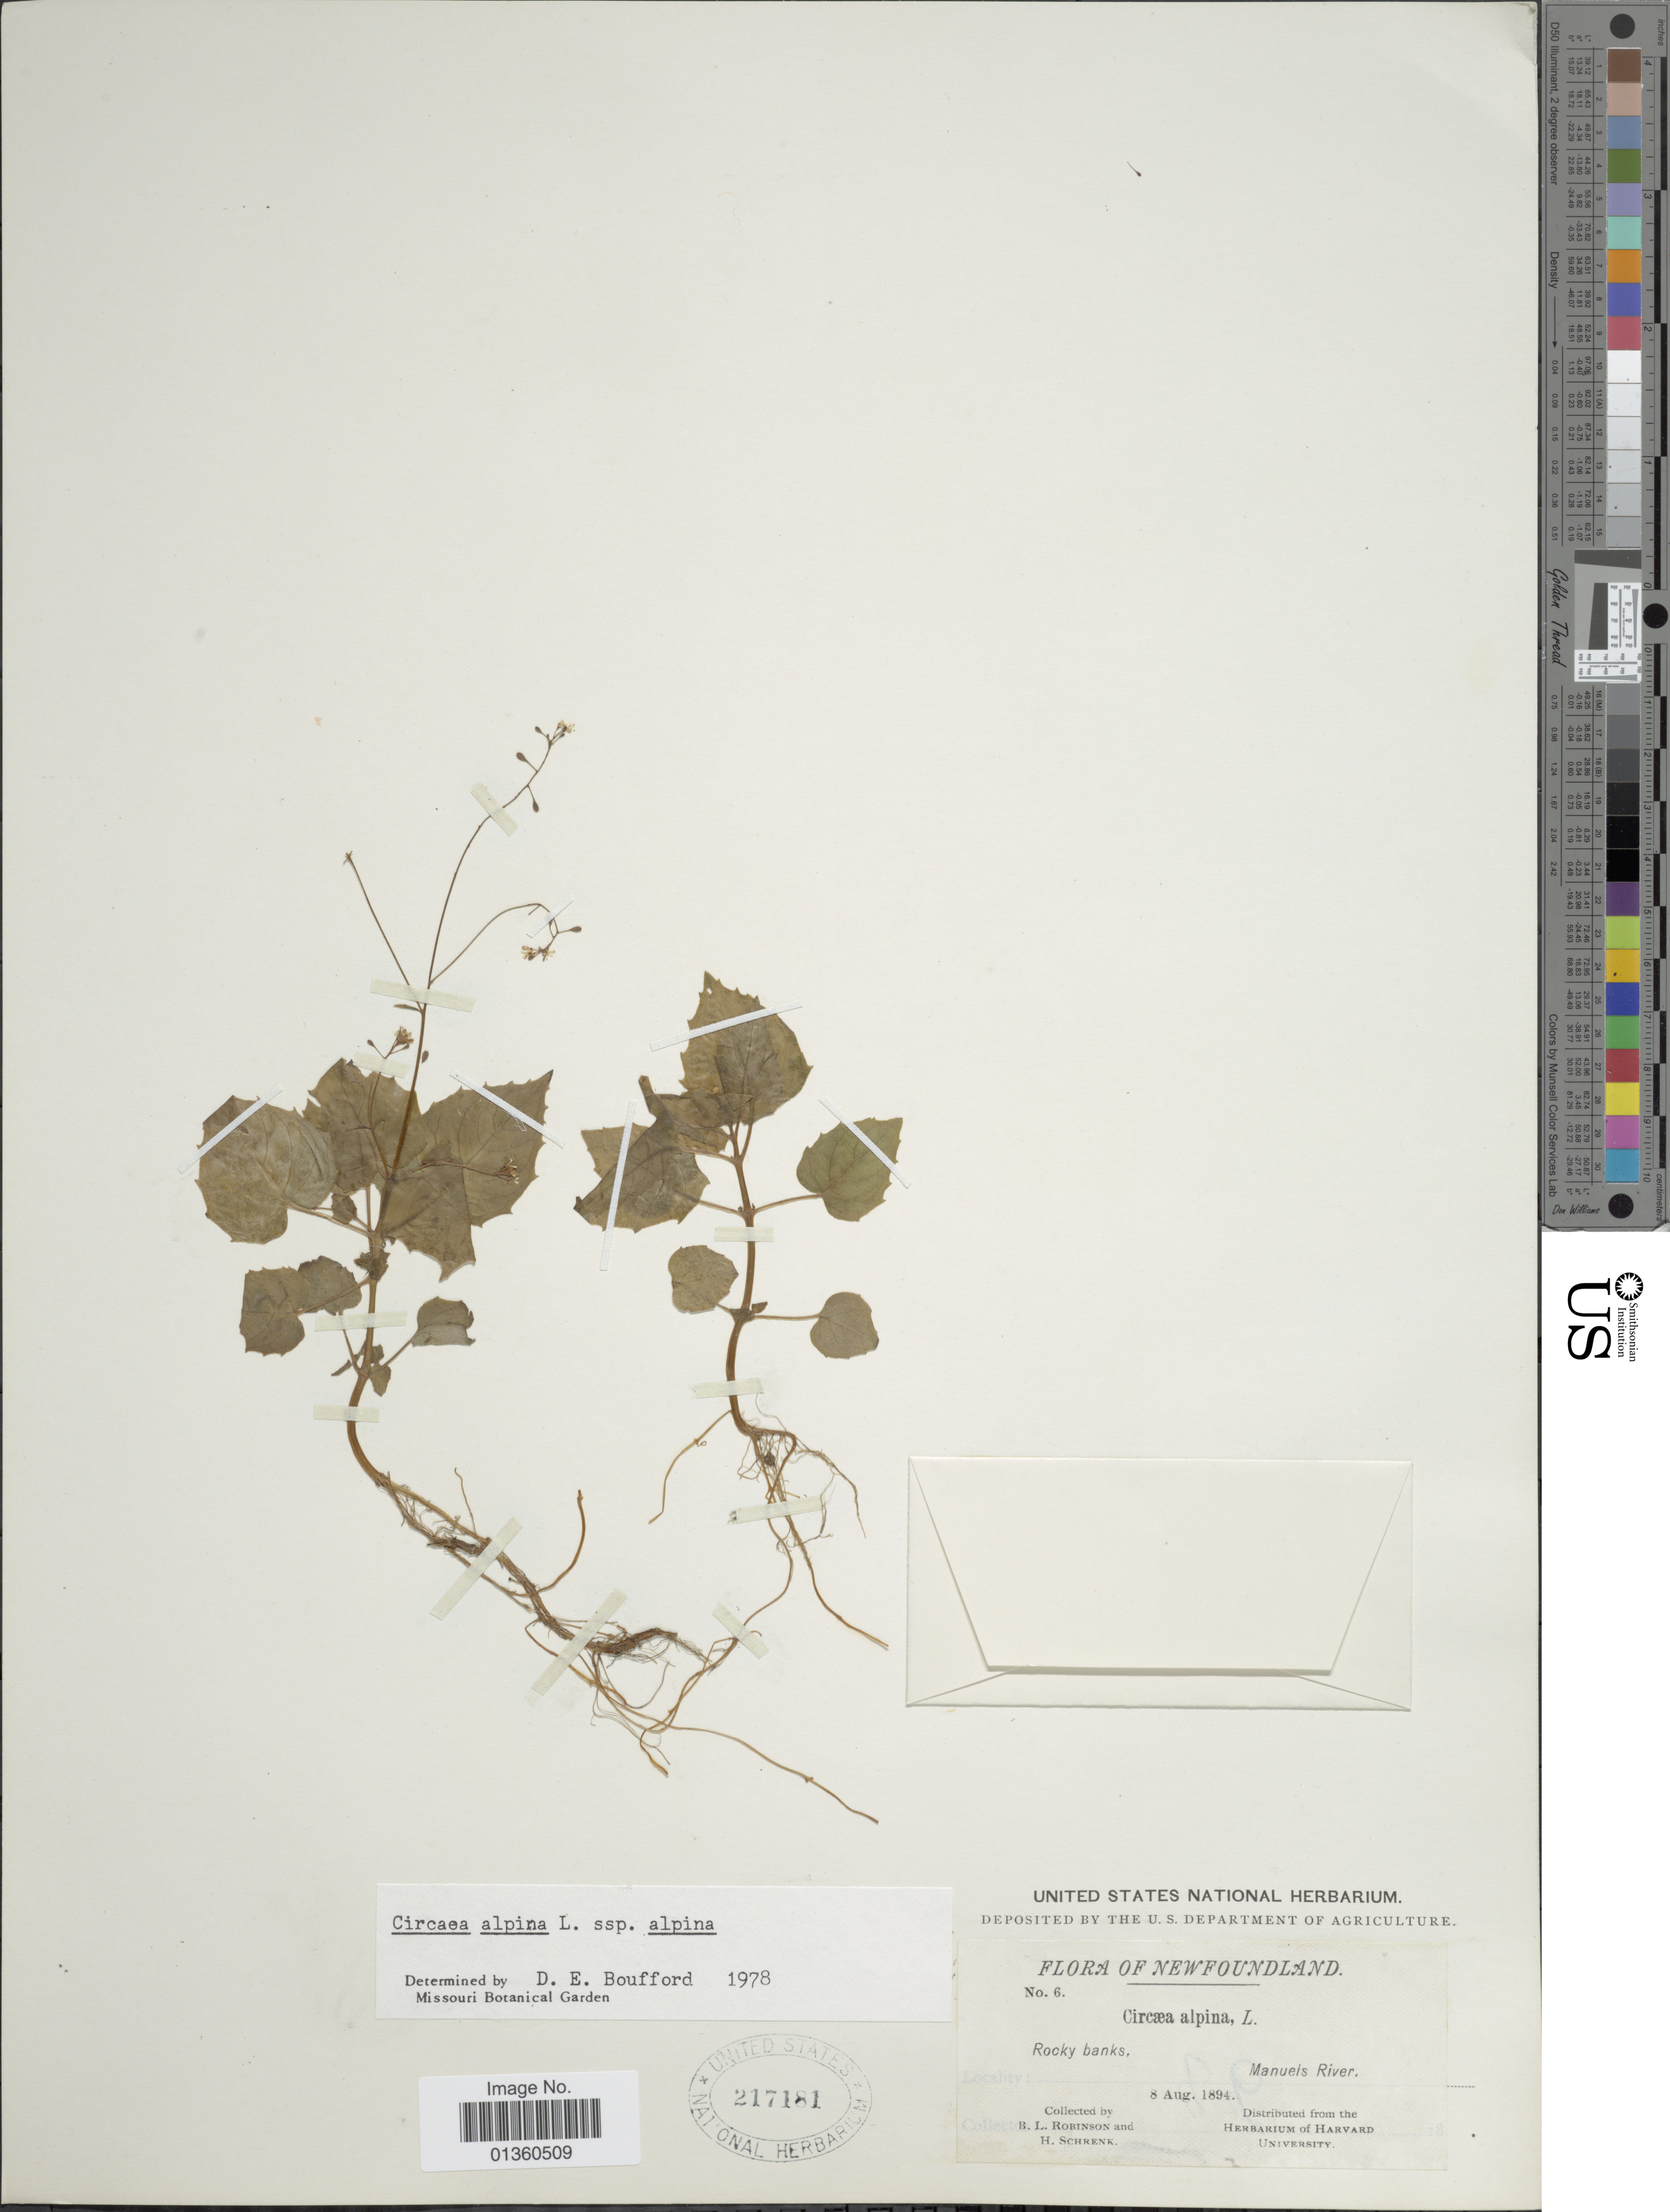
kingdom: Plantae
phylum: Tracheophyta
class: Magnoliopsida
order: Myrtales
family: Onagraceae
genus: Circaea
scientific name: Circaea alpina subsp. alpina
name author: L.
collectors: B. L. Robinson & H. v. Schrenk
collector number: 6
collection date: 1894-08-08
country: Canada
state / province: Newfoundland and Labrador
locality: Rocky banks, Manuels River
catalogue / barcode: US 217181